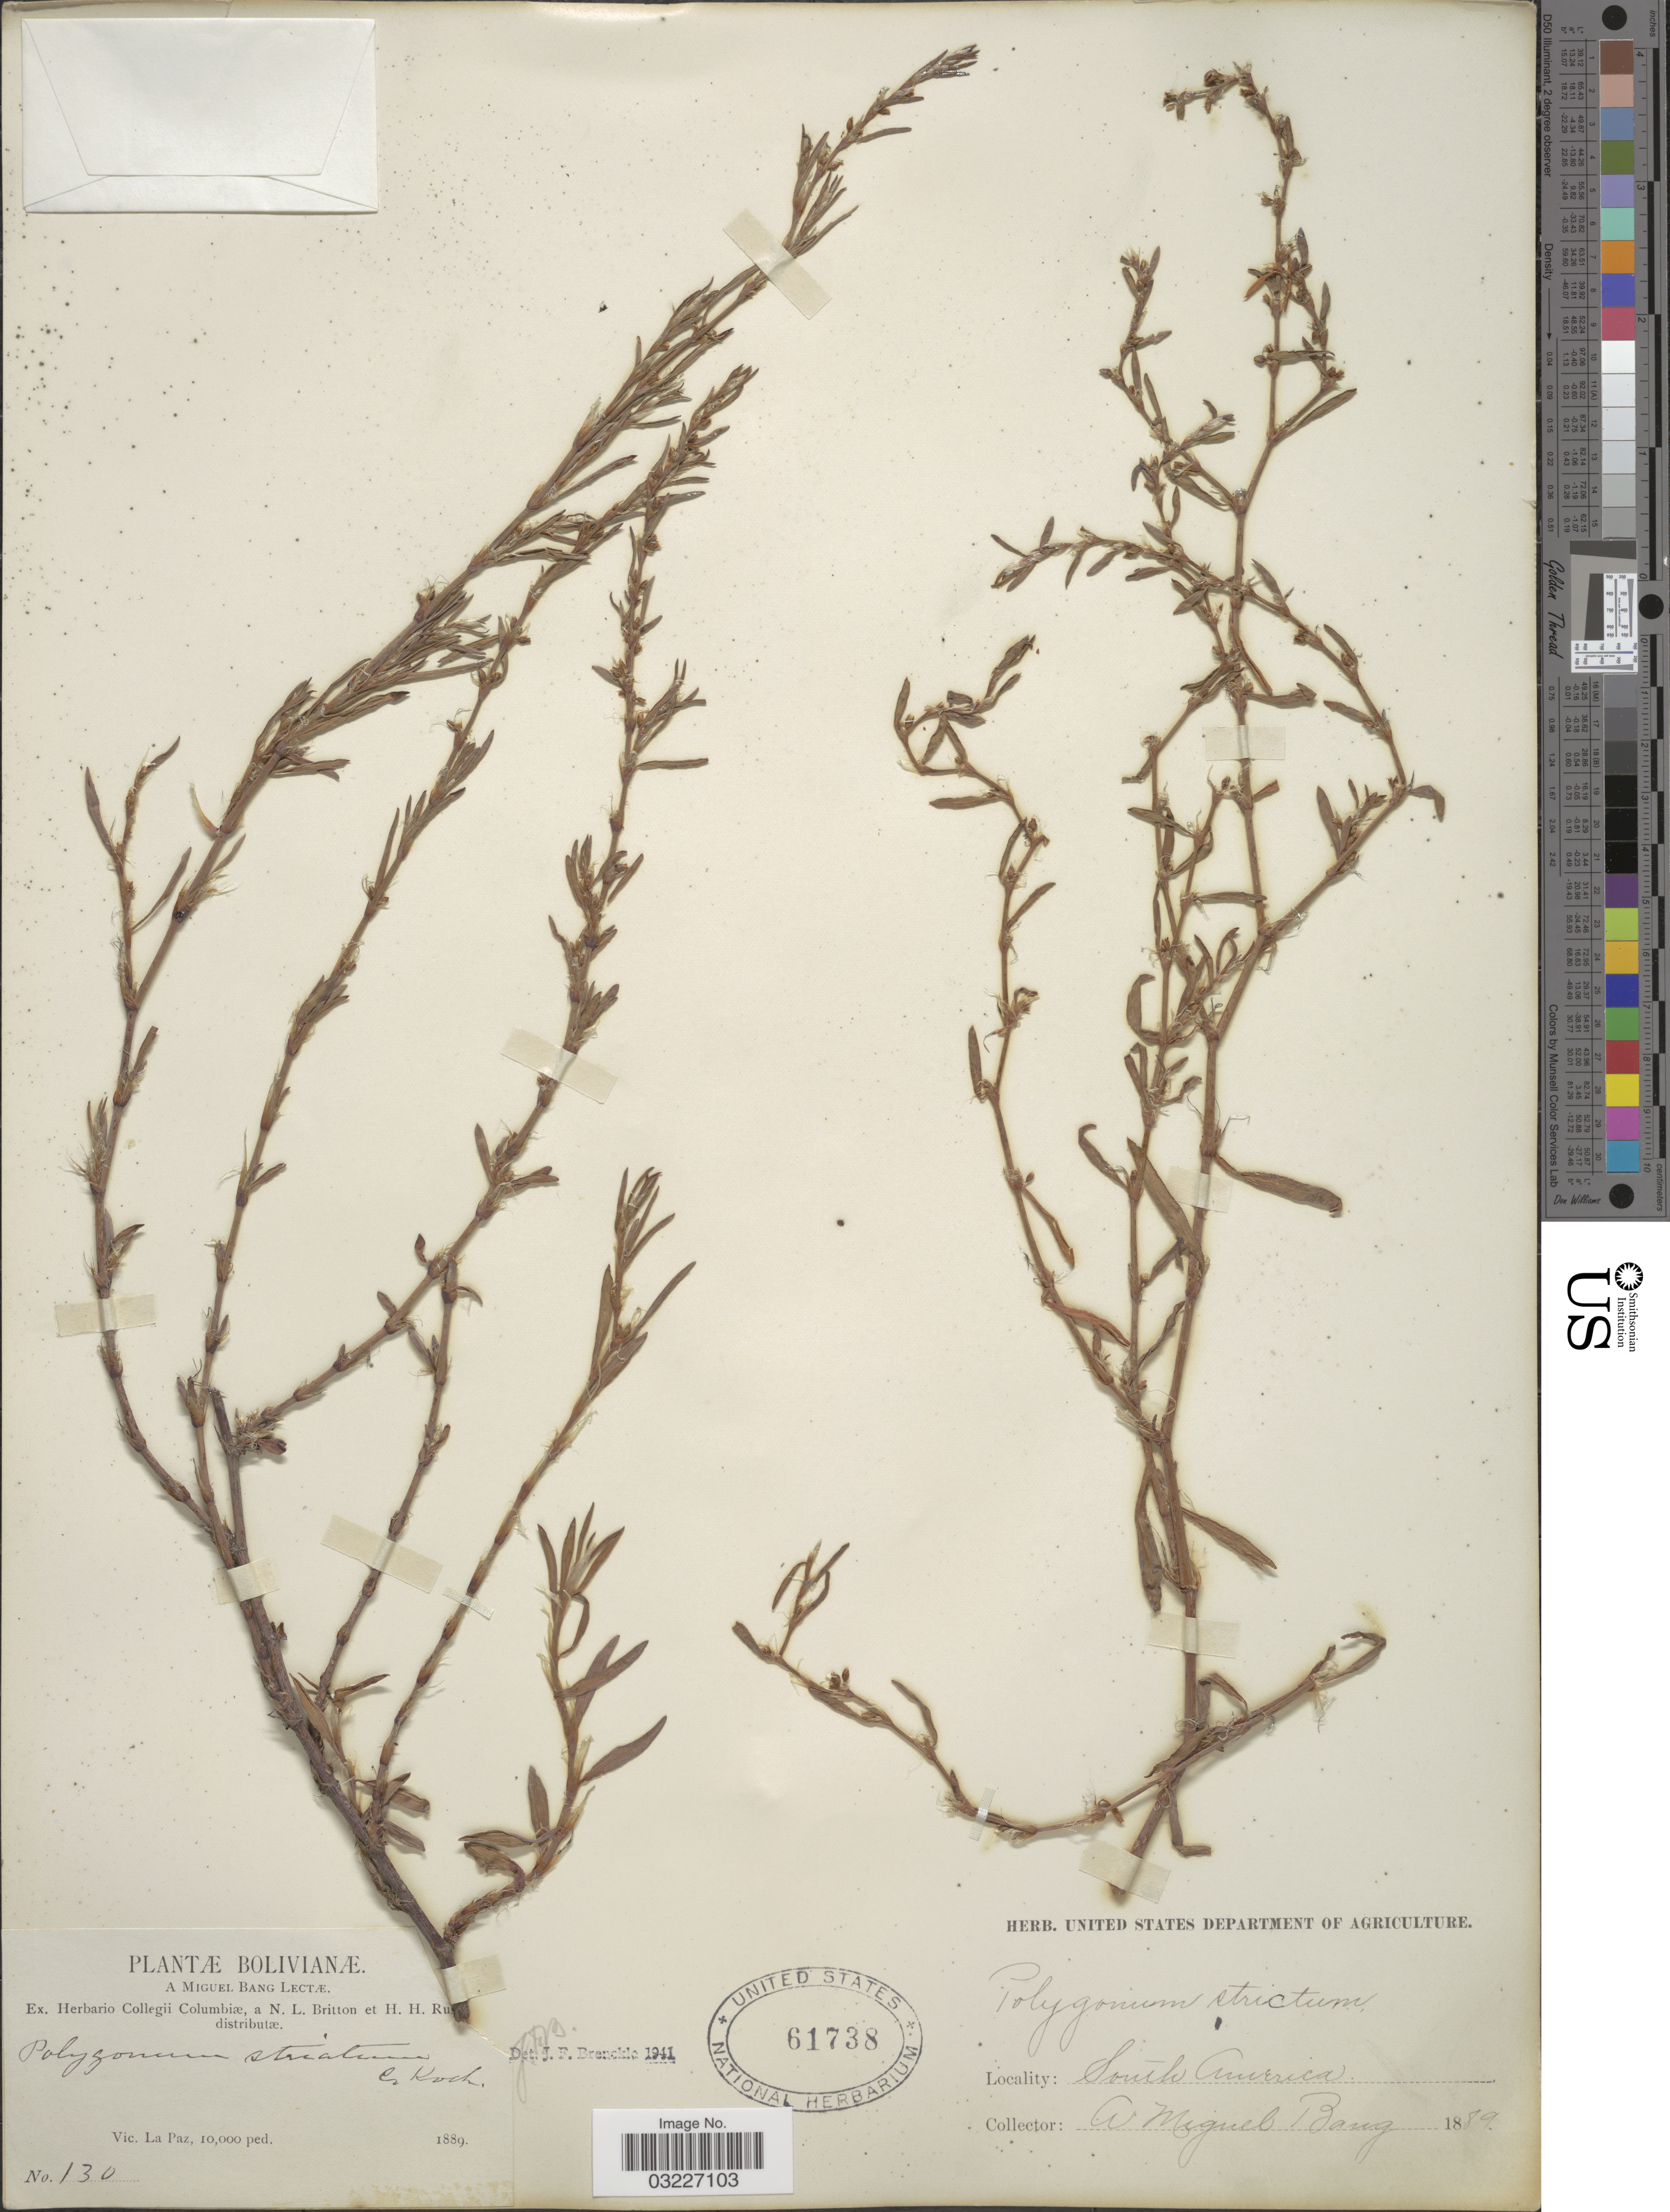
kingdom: Plantae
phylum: Tracheophyta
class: Magnoliopsida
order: Caryophyllales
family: Polygonaceae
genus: Polygonum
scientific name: Polygonum striatum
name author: K. Koch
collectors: M. Bang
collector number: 130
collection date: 1889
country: Bolivia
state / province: La Paz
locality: Vic. La Paz.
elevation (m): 3048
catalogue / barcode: US 61738